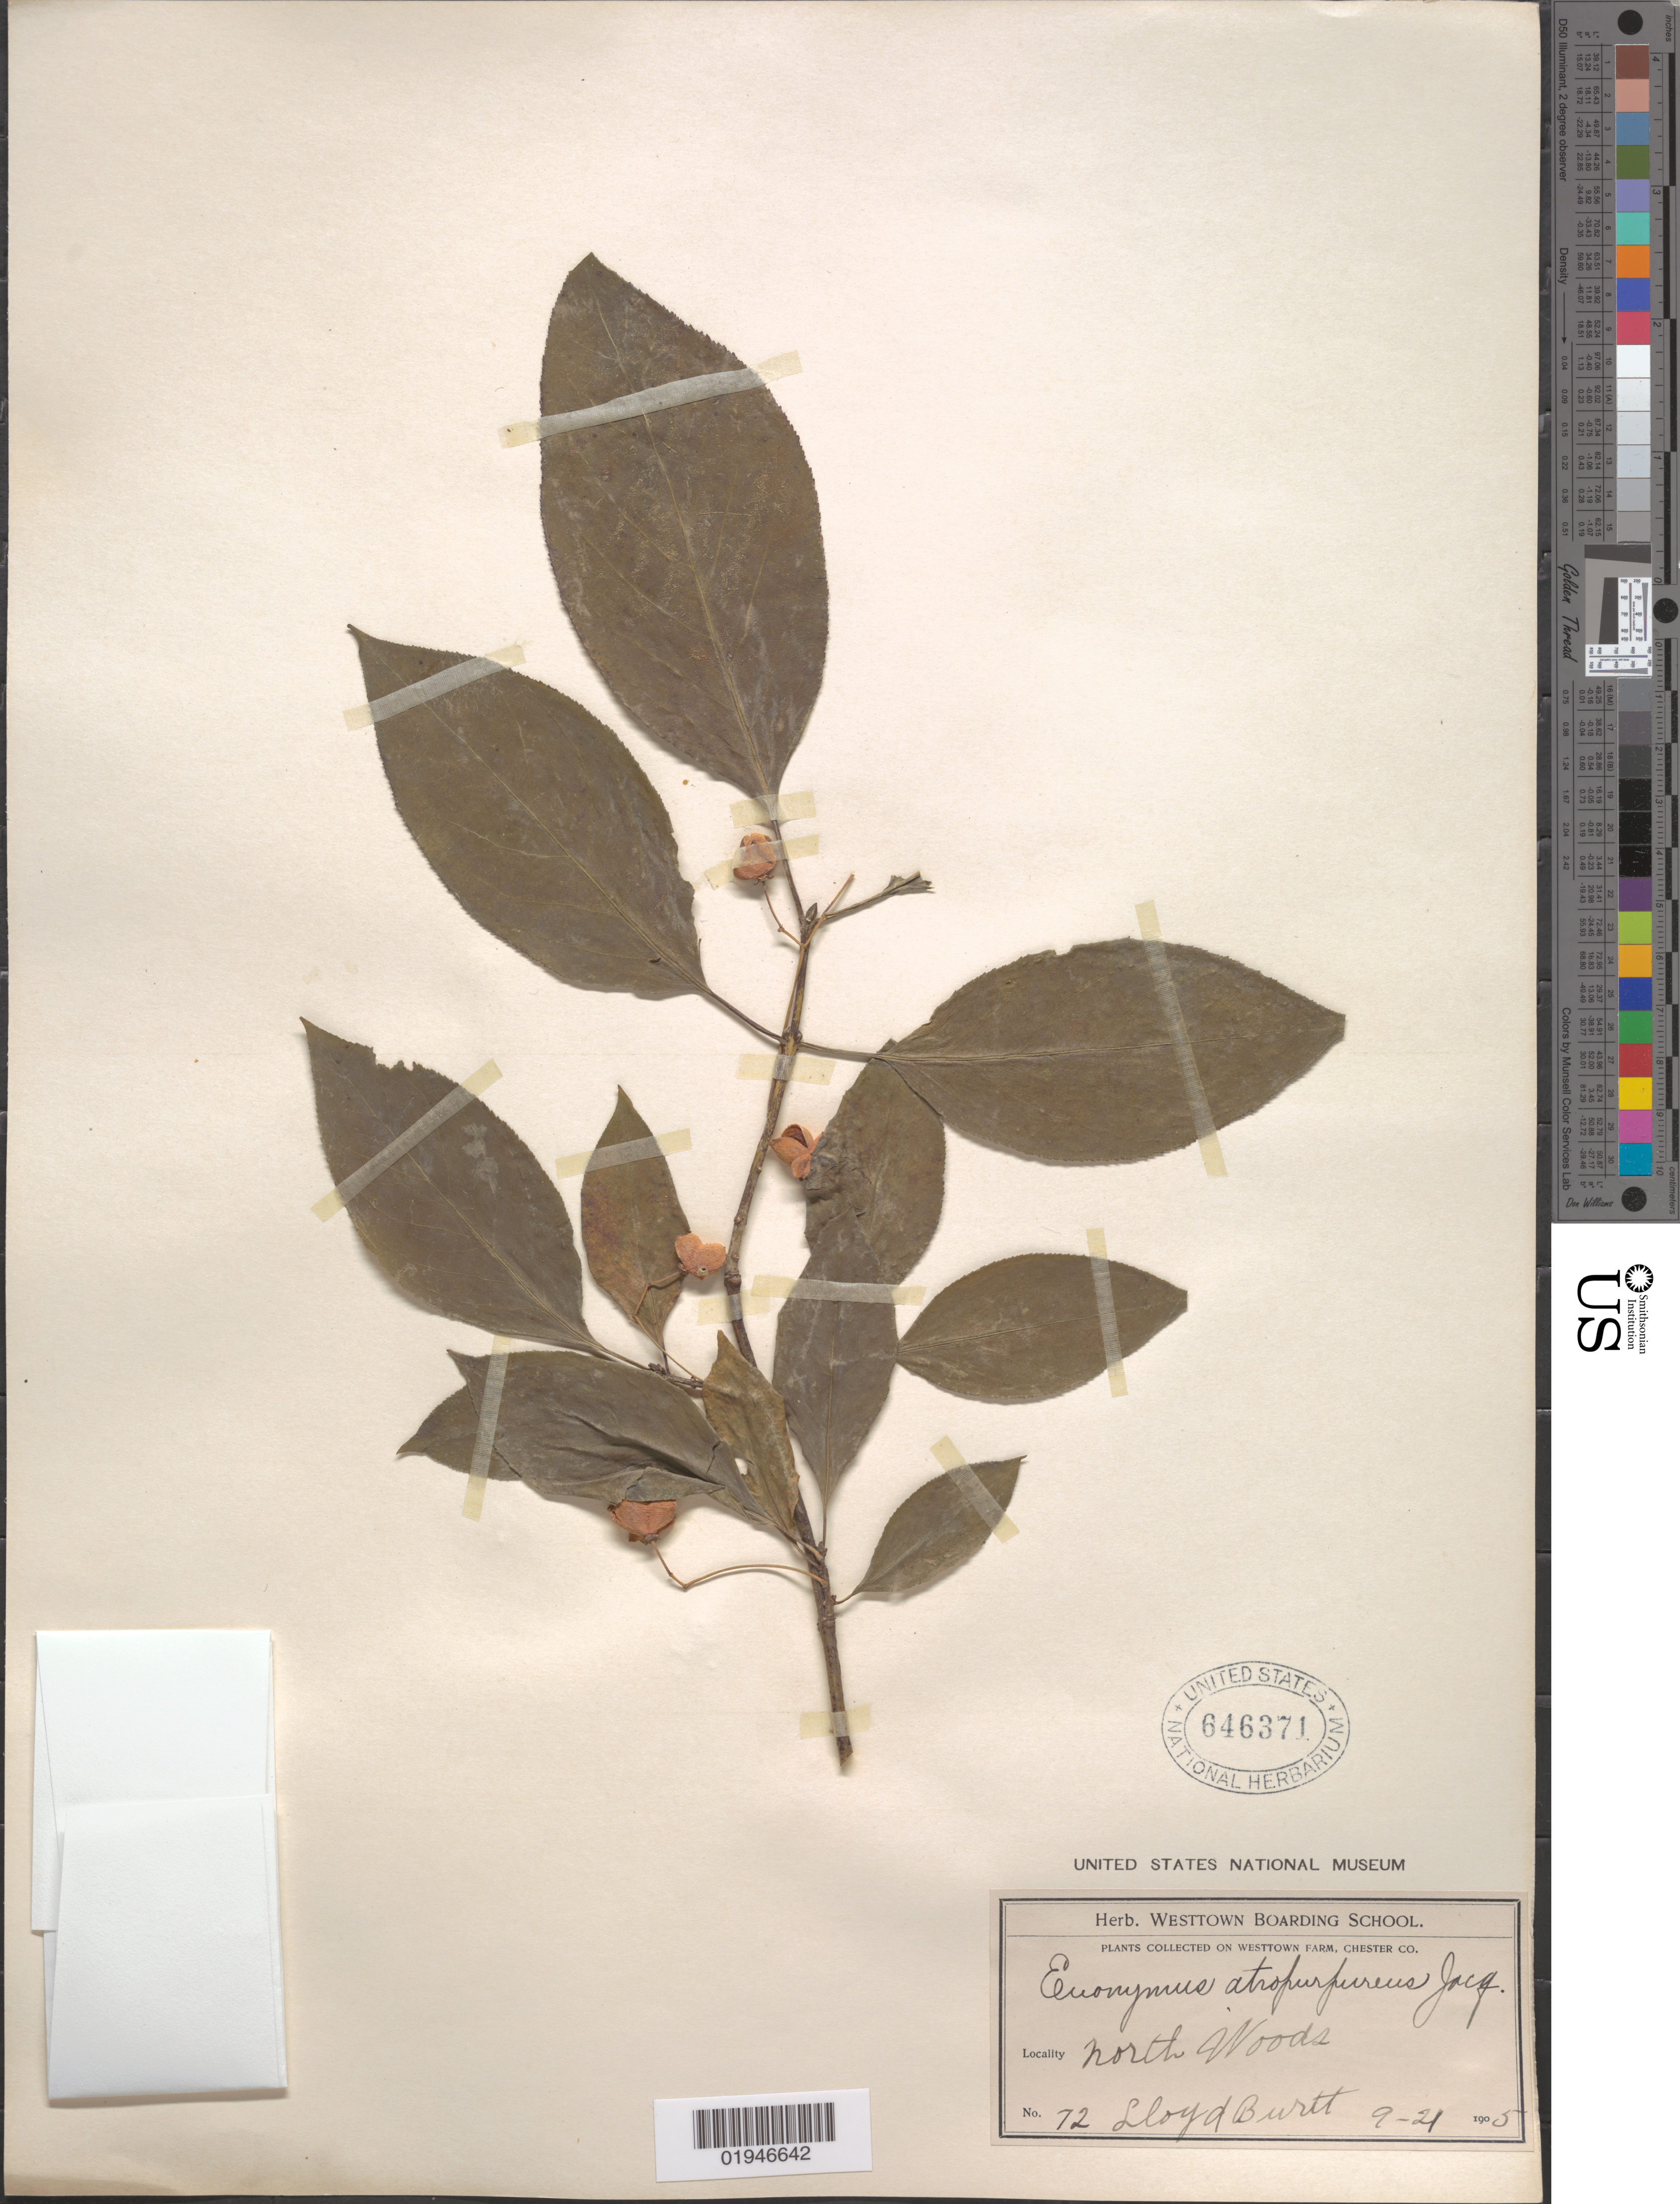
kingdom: Plantae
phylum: Tracheophyta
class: Magnoliopsida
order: Celastrales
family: Celastraceae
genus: Euonymus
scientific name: Euonymus atropurpureus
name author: Jacq.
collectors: L. Burtt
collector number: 72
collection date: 1905-09-21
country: United States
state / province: Pennsylvania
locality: North Woods [Northwood?]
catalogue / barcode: US 646371